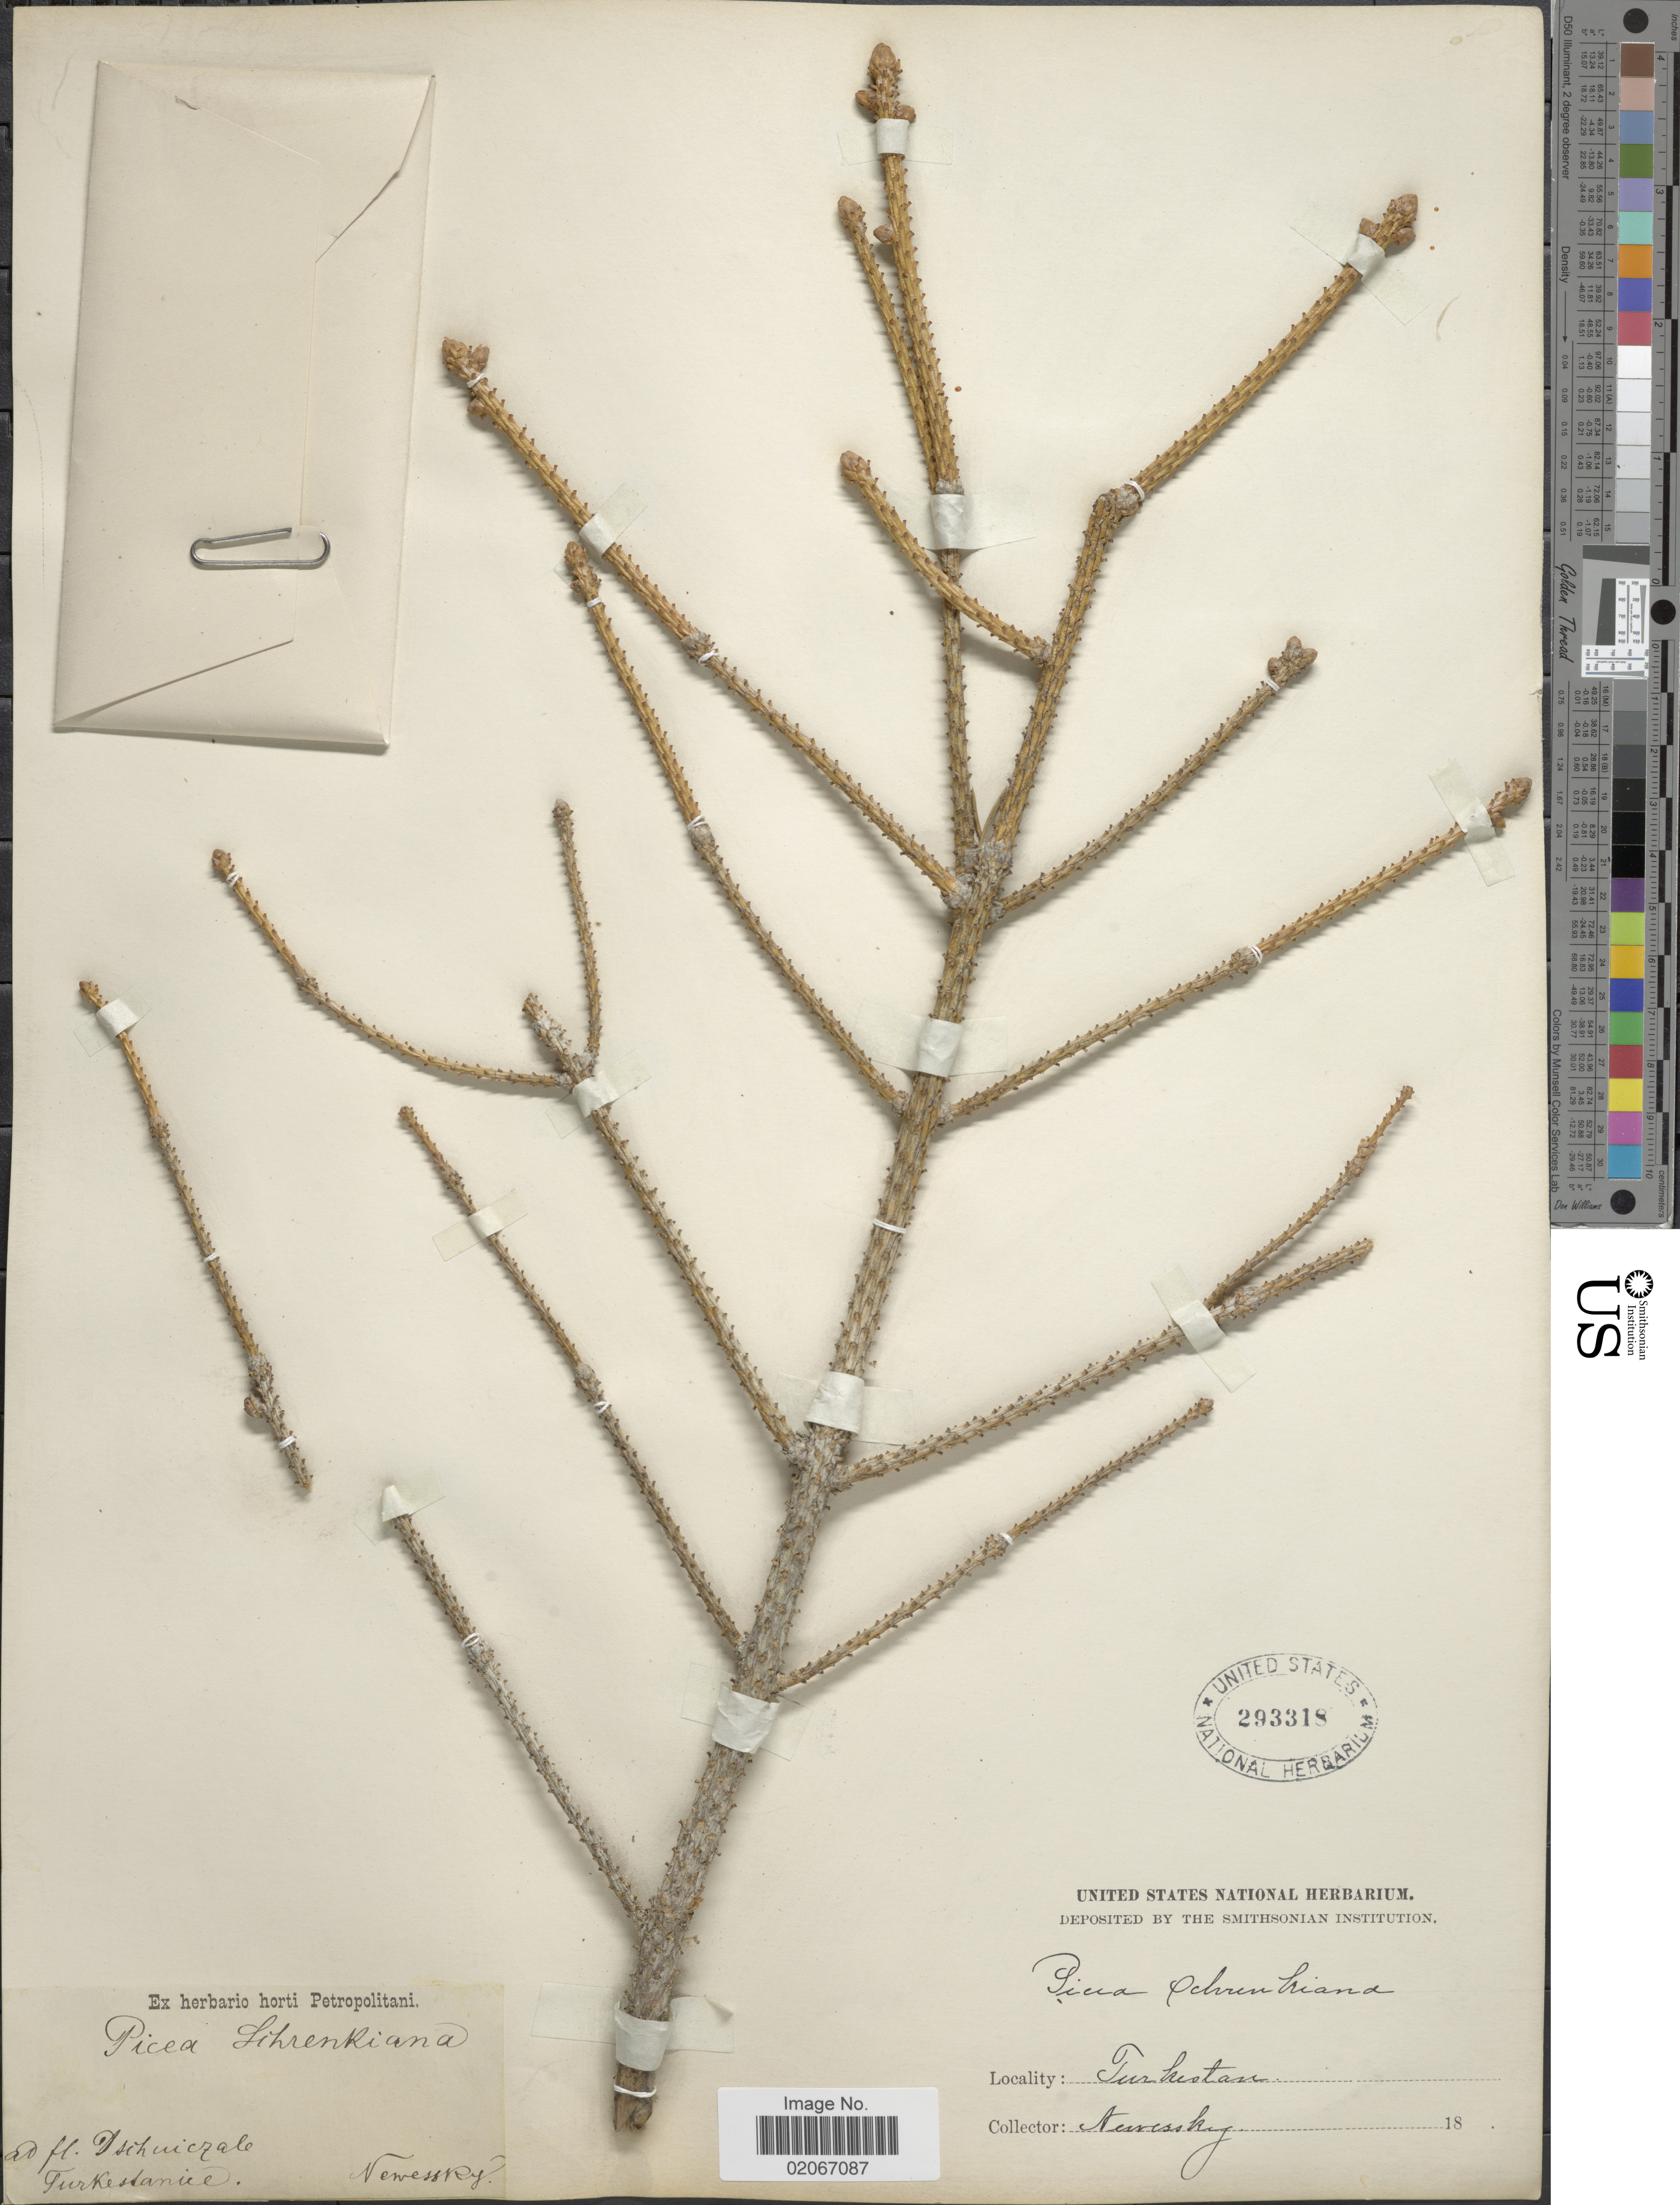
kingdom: Plantae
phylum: Tracheophyta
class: Pinopsida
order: Pinales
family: Pinaceae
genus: Picea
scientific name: Picea schrenkiana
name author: Fisch. & C.A. Mey.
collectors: -. Newessky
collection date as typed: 18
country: Kazakhstan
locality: Turkestan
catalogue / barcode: US 293318